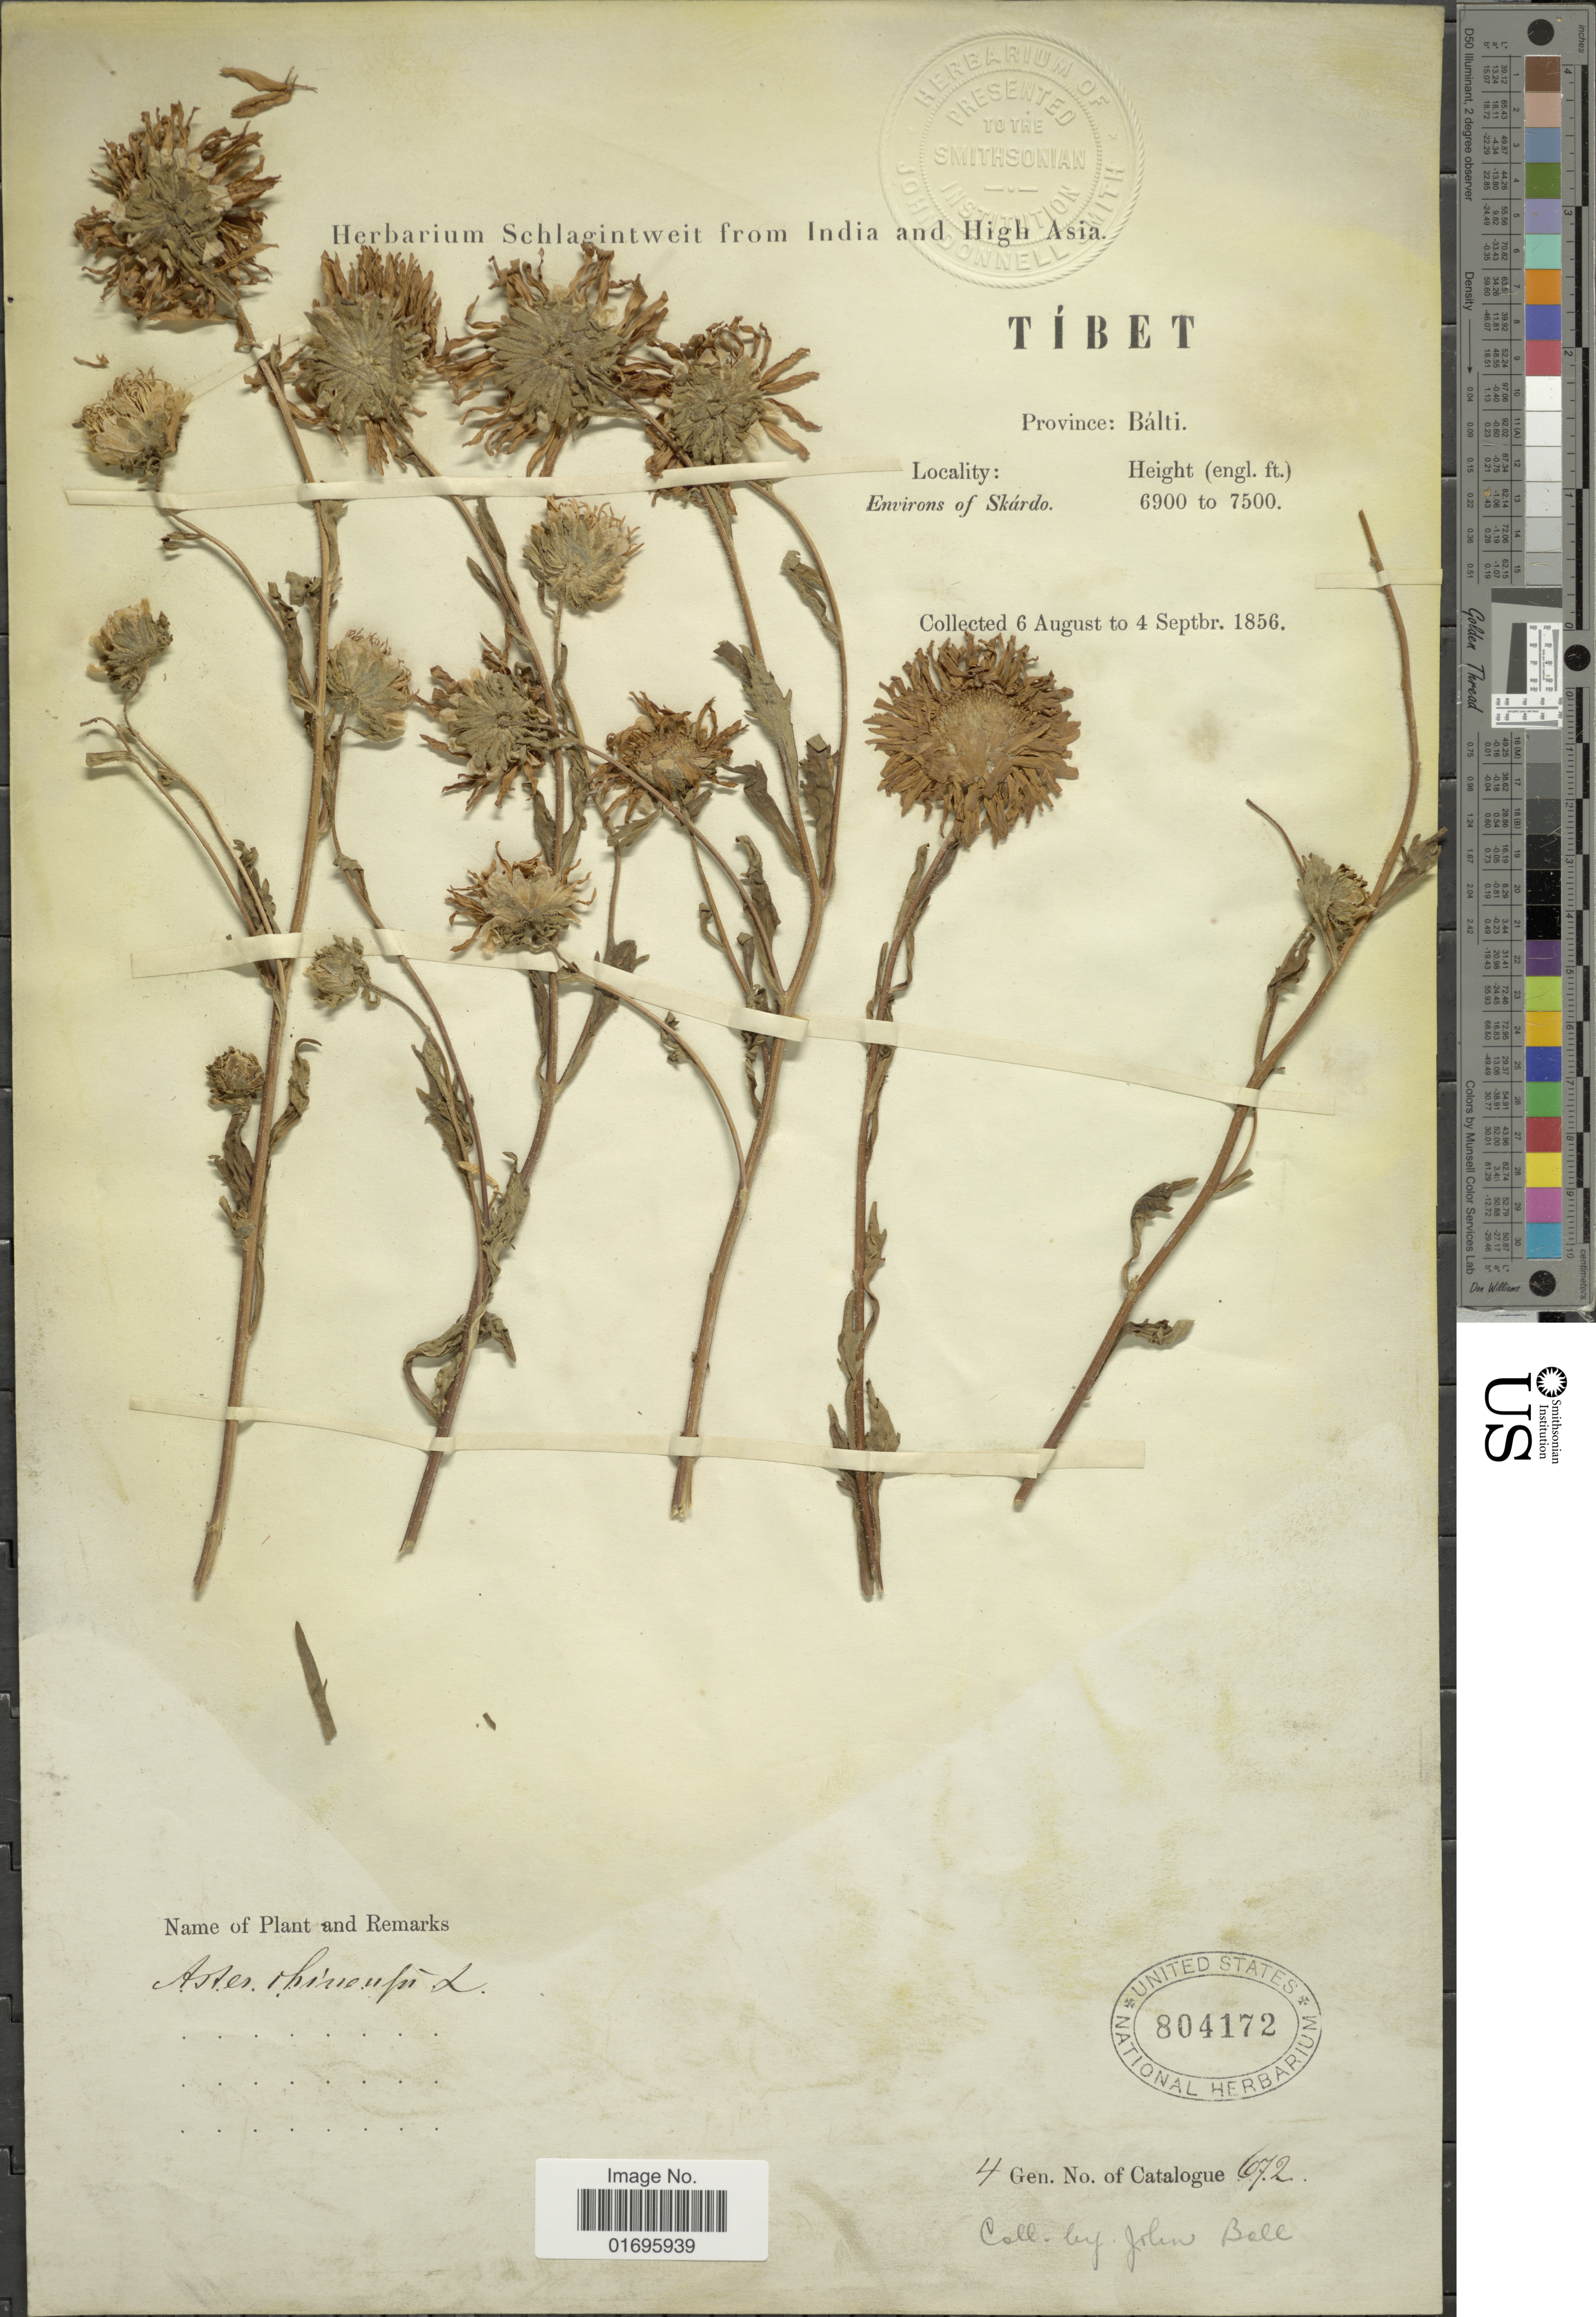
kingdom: Plantae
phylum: Tracheophyta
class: Magnoliopsida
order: Asterales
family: Asteraceae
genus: Callistephus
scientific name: Callistephus chinensis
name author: (L.) Nees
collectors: J. Bell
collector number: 672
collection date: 1856-08-06/1856-09-04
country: China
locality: Tíbet. Province: Bálti. Environs of Skárdo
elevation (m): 2103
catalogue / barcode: US 804172